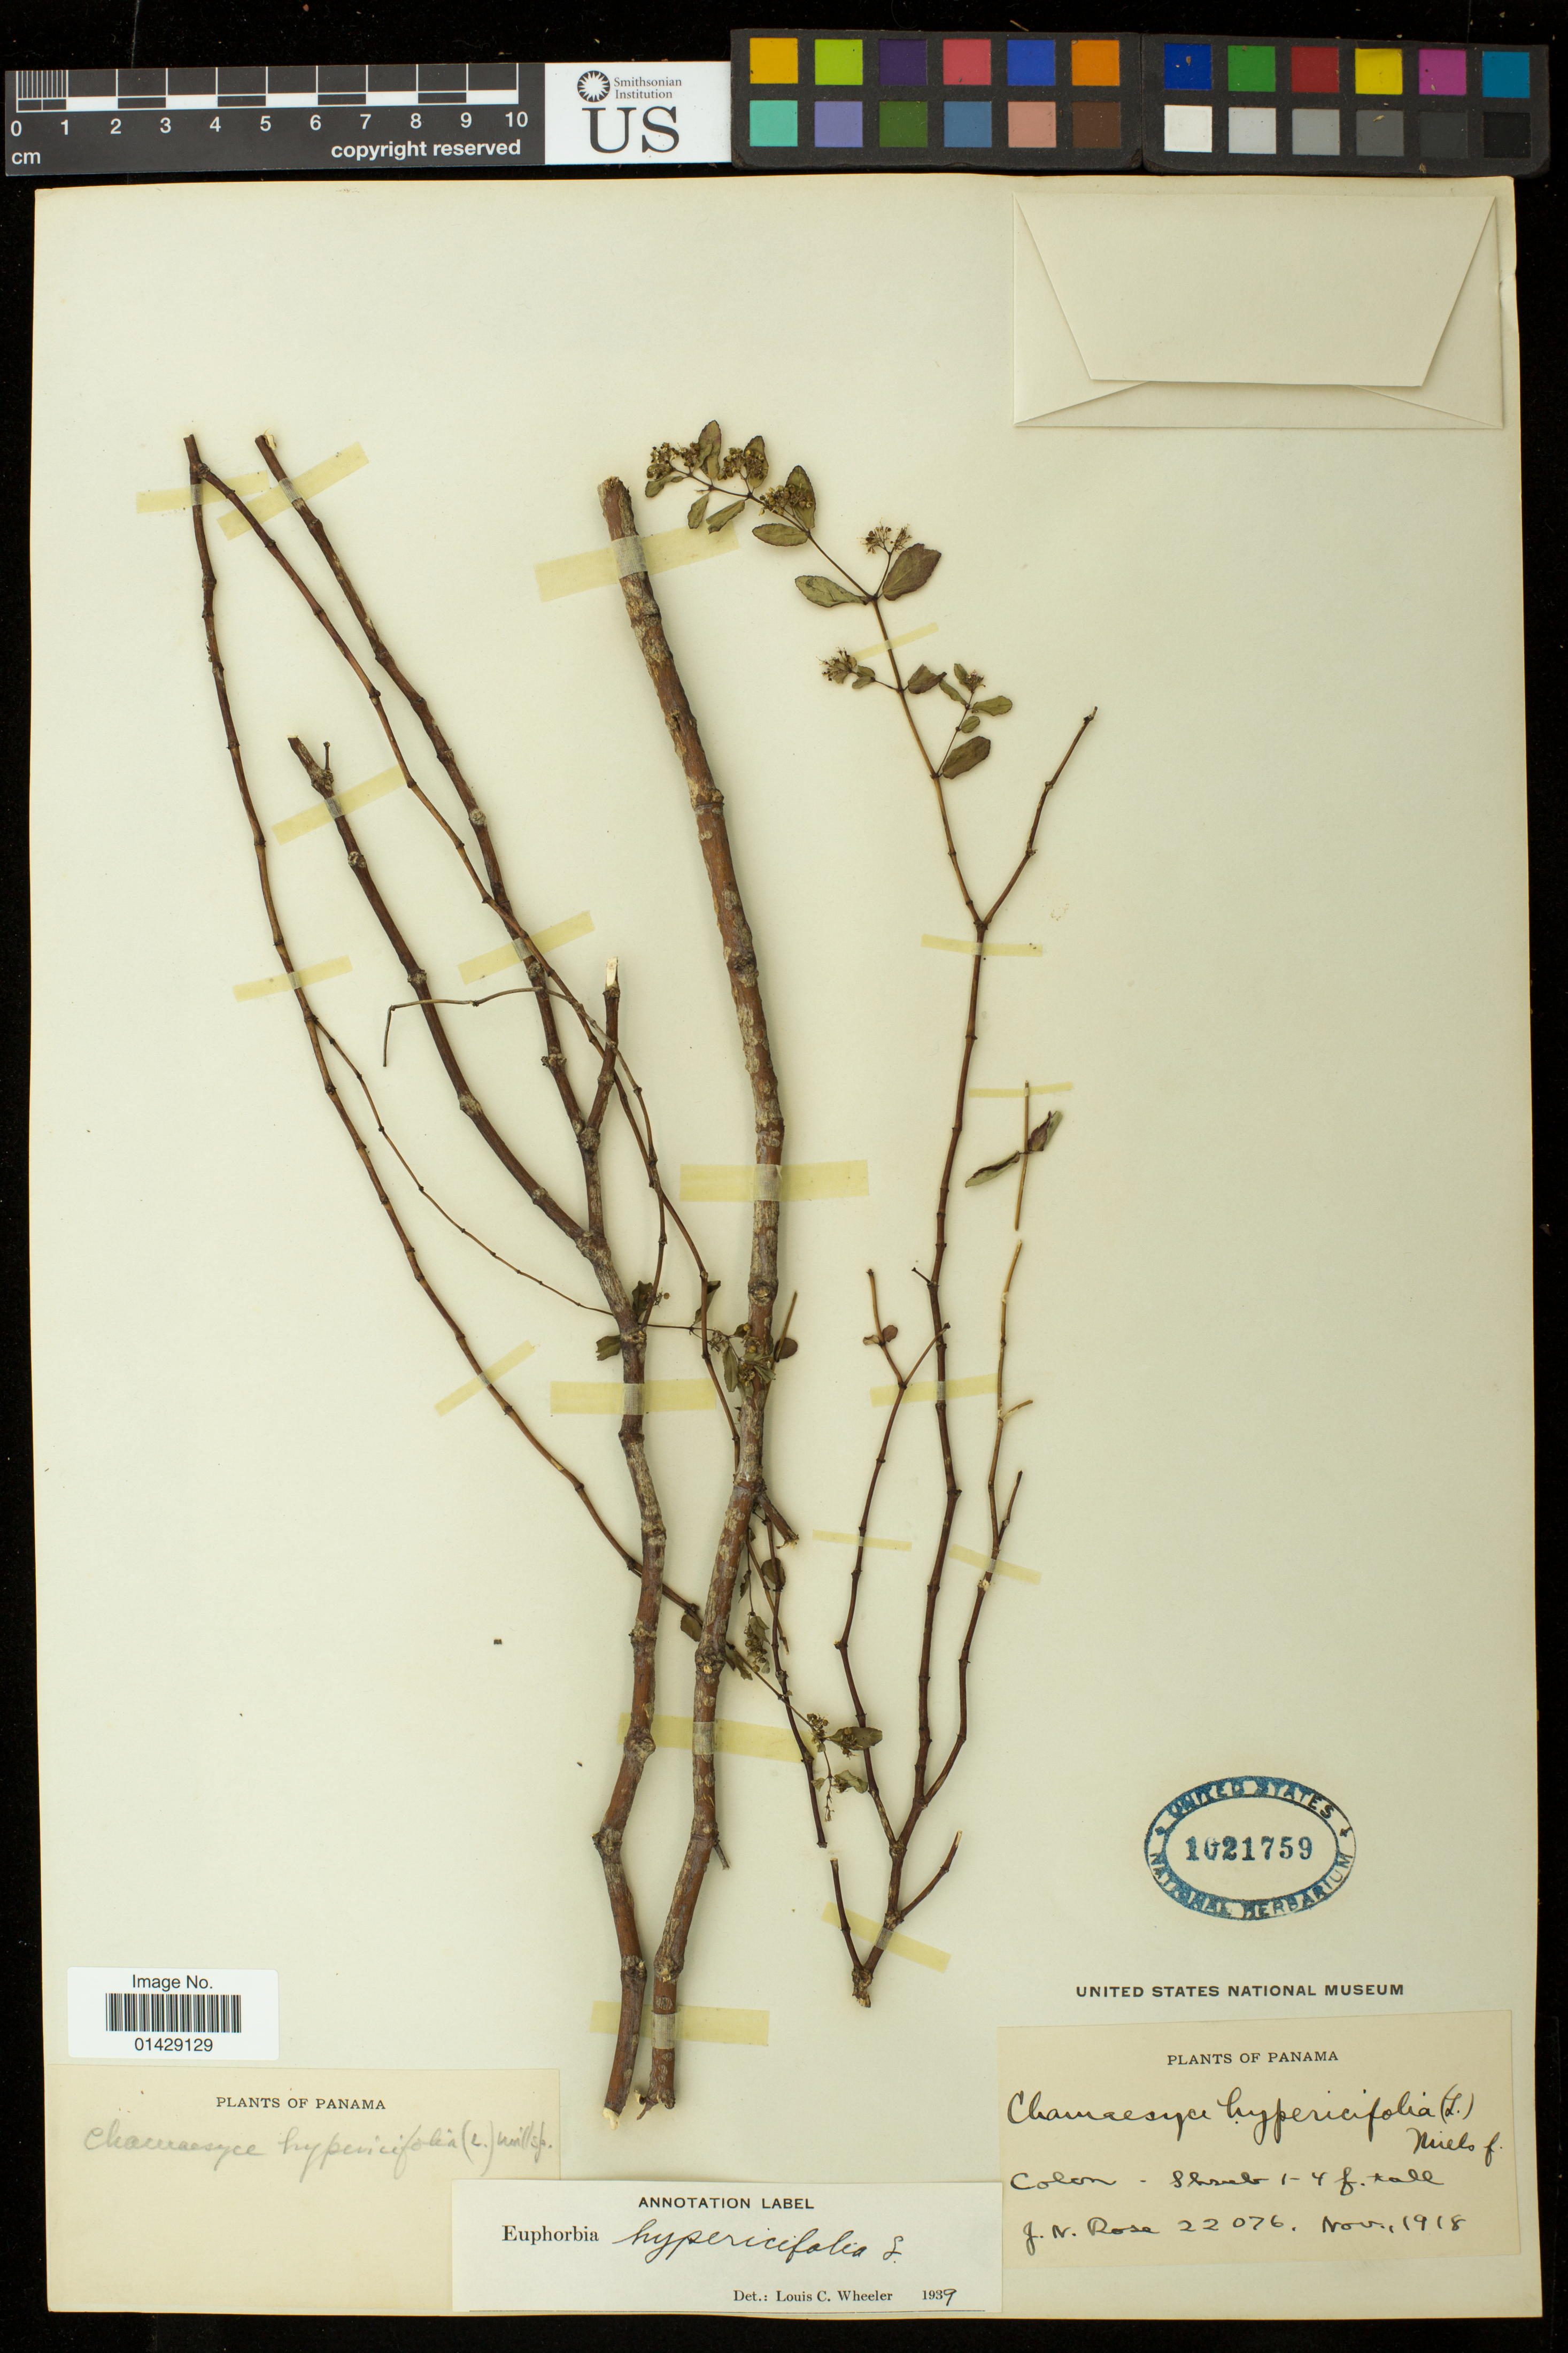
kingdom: Plantae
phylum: Tracheophyta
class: Magnoliopsida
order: Malpighiales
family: Euphorbiaceae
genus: Euphorbia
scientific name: Euphorbia hypericifolia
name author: L.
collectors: J. N. Rose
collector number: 22076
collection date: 1918-11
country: Panama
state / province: Colón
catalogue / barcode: US 1021759